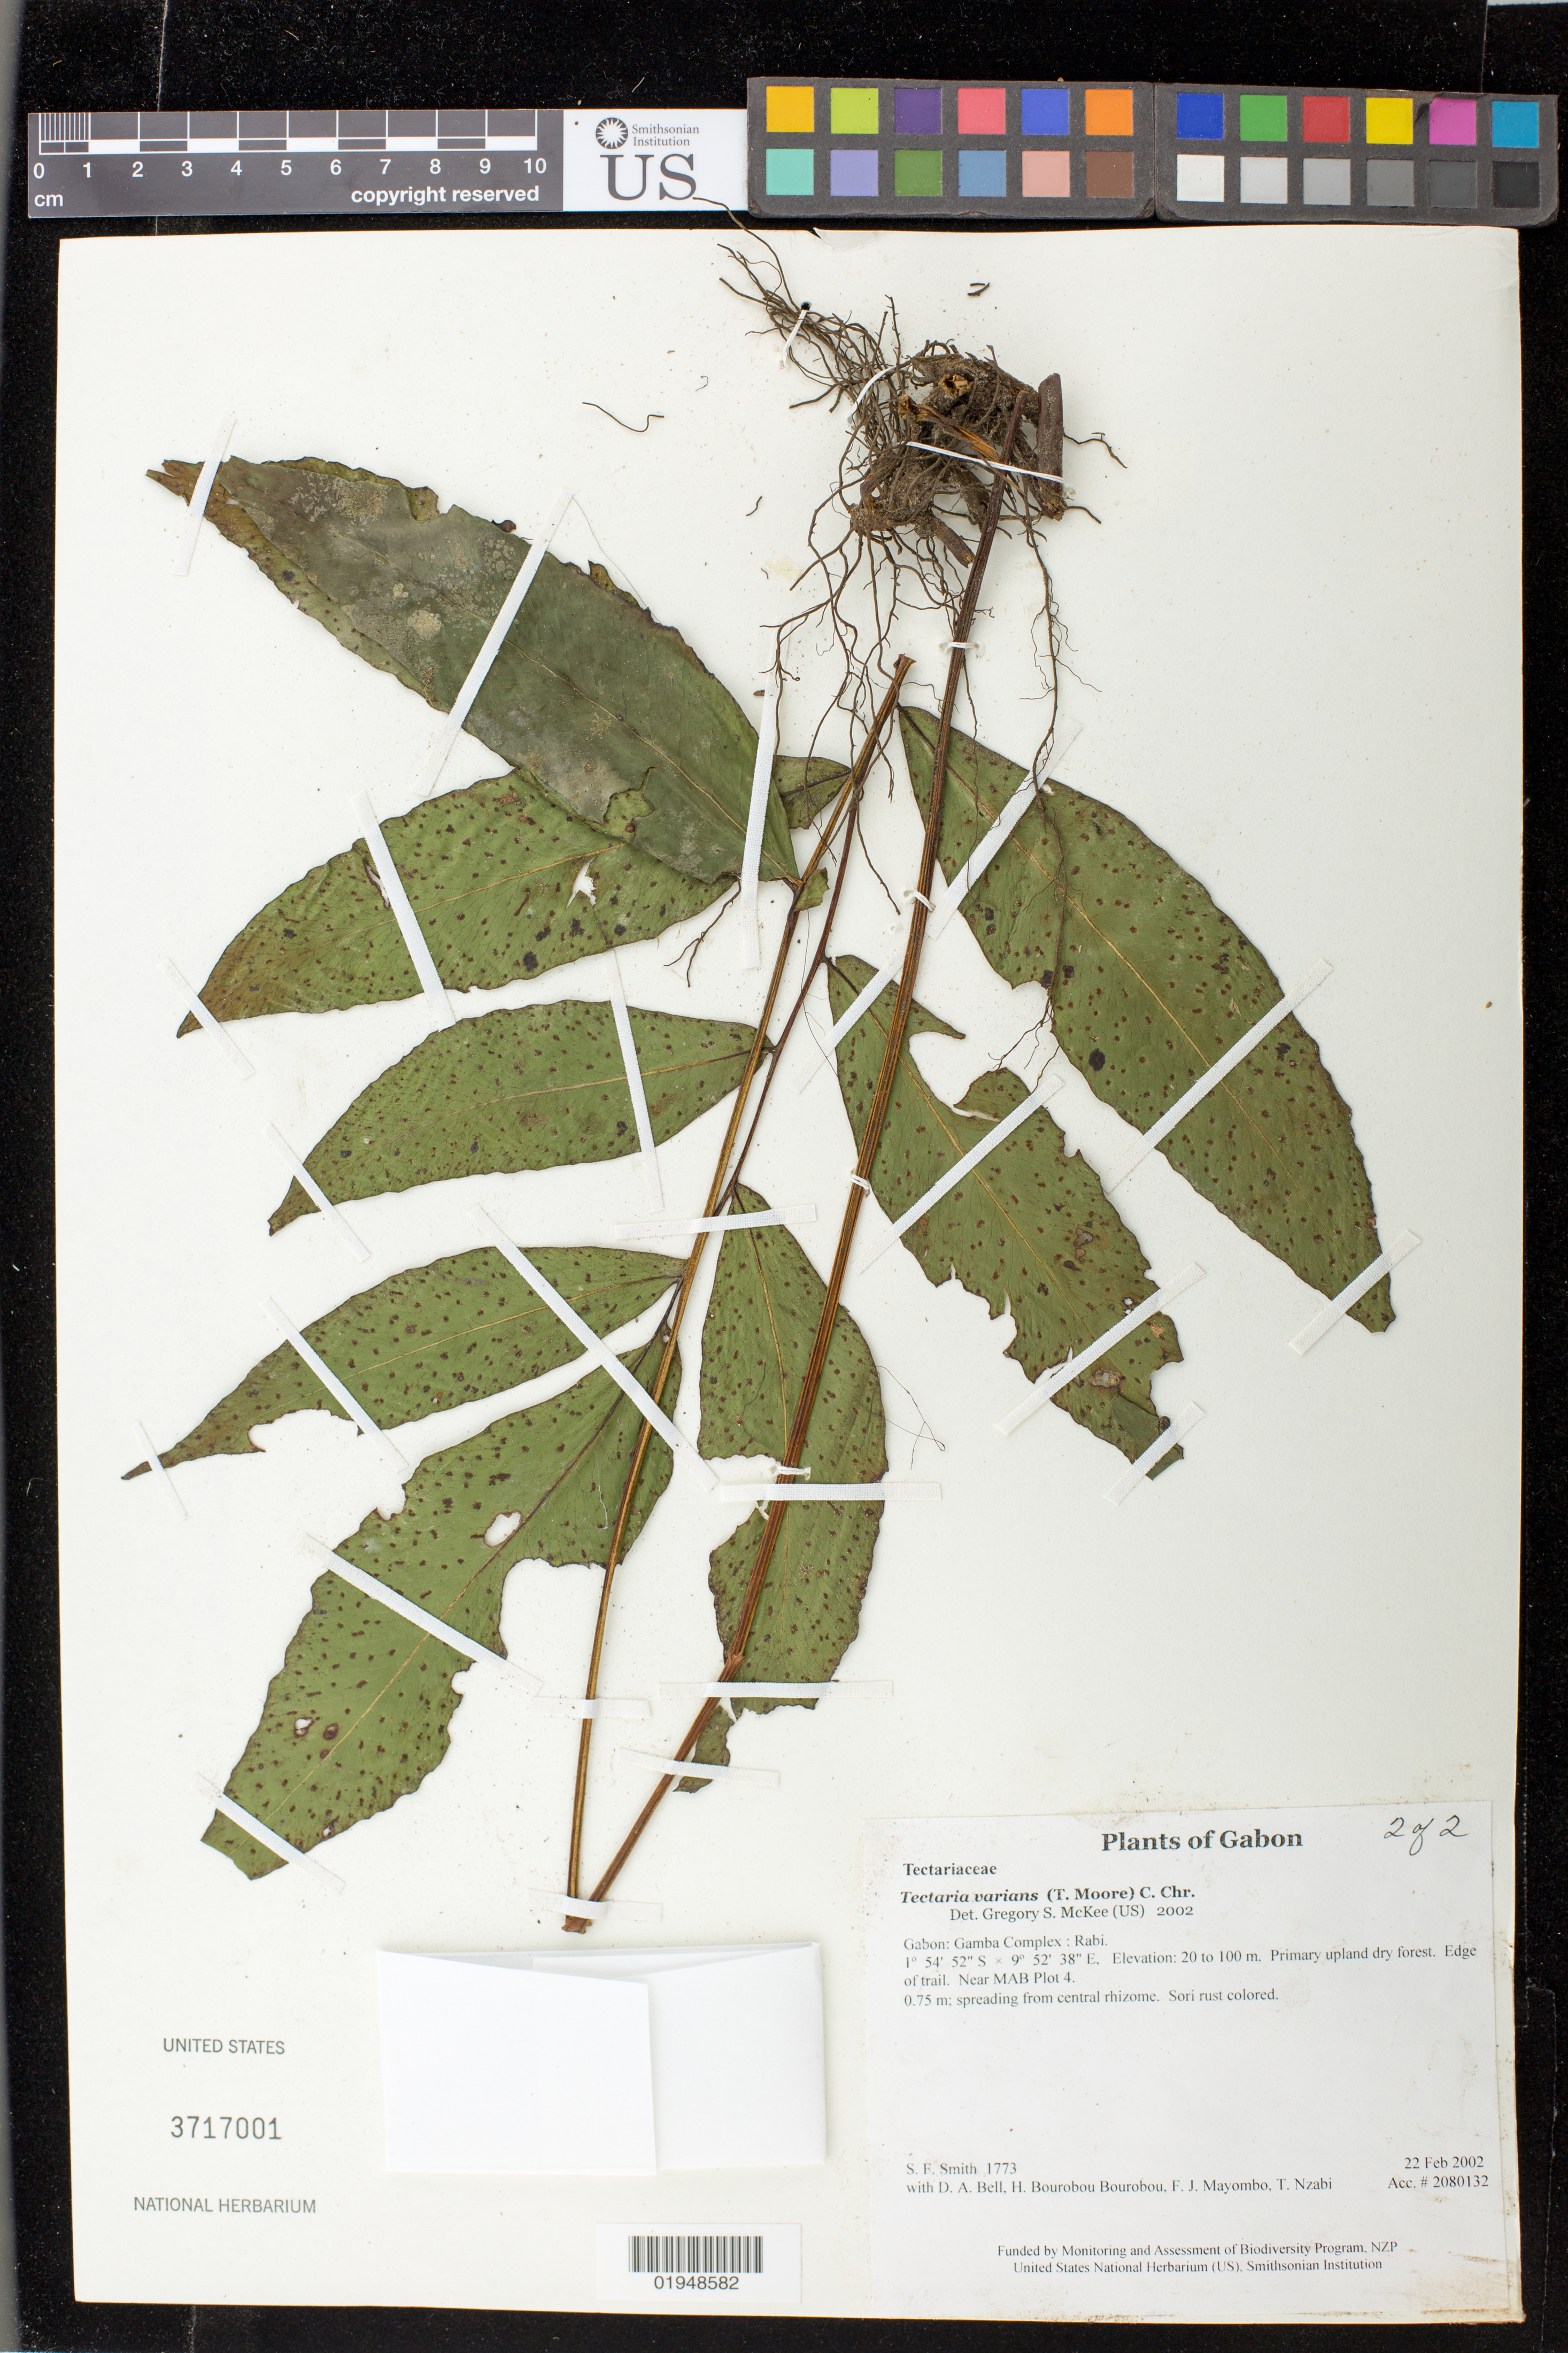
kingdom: Plantae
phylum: Tracheophyta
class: Polypodiopsida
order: Polypodiales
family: Tectariaceae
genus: Triplophyllum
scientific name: Triplophyllum varians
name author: (Moore) Holttum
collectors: S.F. Smith, D. A. Bell, H. Bourobou Bourobou & F. J. Mayombo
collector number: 1773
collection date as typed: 22 Feb 2002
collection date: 2002-02-22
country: Gabon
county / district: Gamba Complex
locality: Rabi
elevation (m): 20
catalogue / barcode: US 3717001